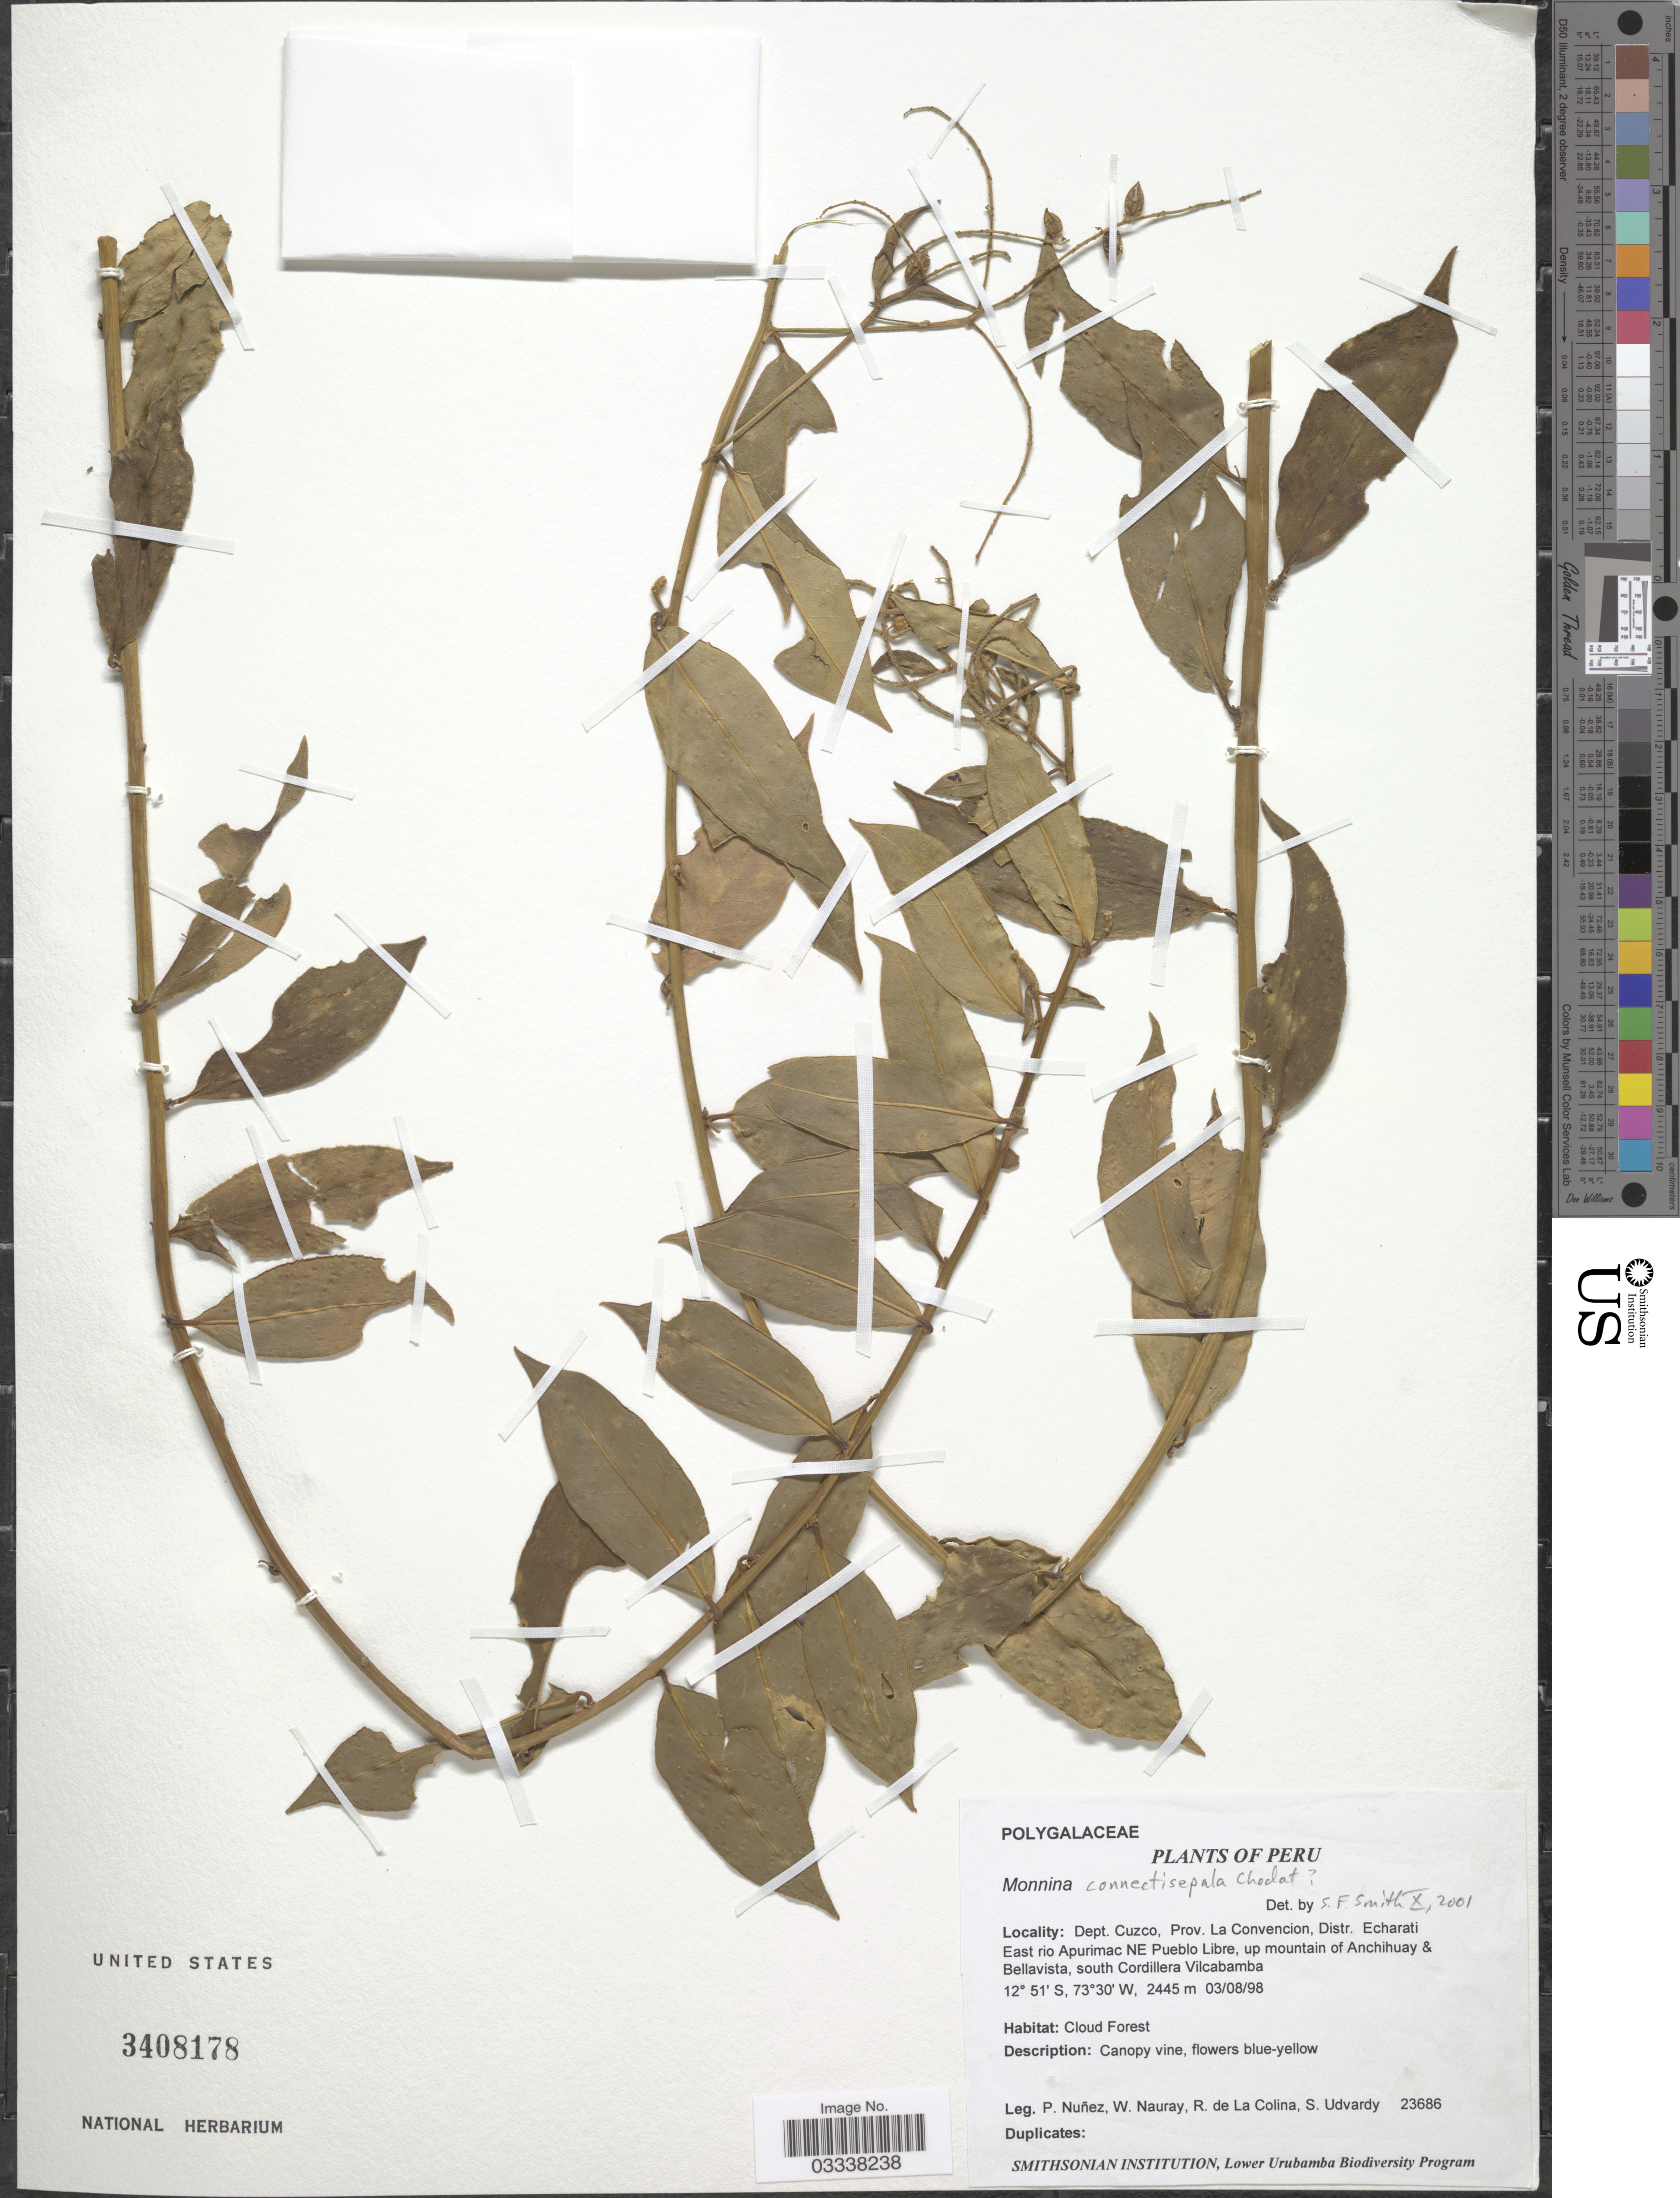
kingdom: Plantae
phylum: Tracheophyta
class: Magnoliopsida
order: Fabales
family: Polygalaceae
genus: Monnina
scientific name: Monnina connectisepala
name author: Chodat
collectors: P. Nuñez V., W. Nauray, R. de La Colina & S. Udvardy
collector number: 23686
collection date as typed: Transcribed d/m/y: 3/8/98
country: Peru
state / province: Cusco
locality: Dept. Cuzco, Prov. La Convencion, Distr. Echarati East rio Apurimac NE Pueblo Libre, up mountain of Anchihuay & Bellavista, south Cordillera Vilcabamba.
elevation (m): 2445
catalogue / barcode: US 3408178